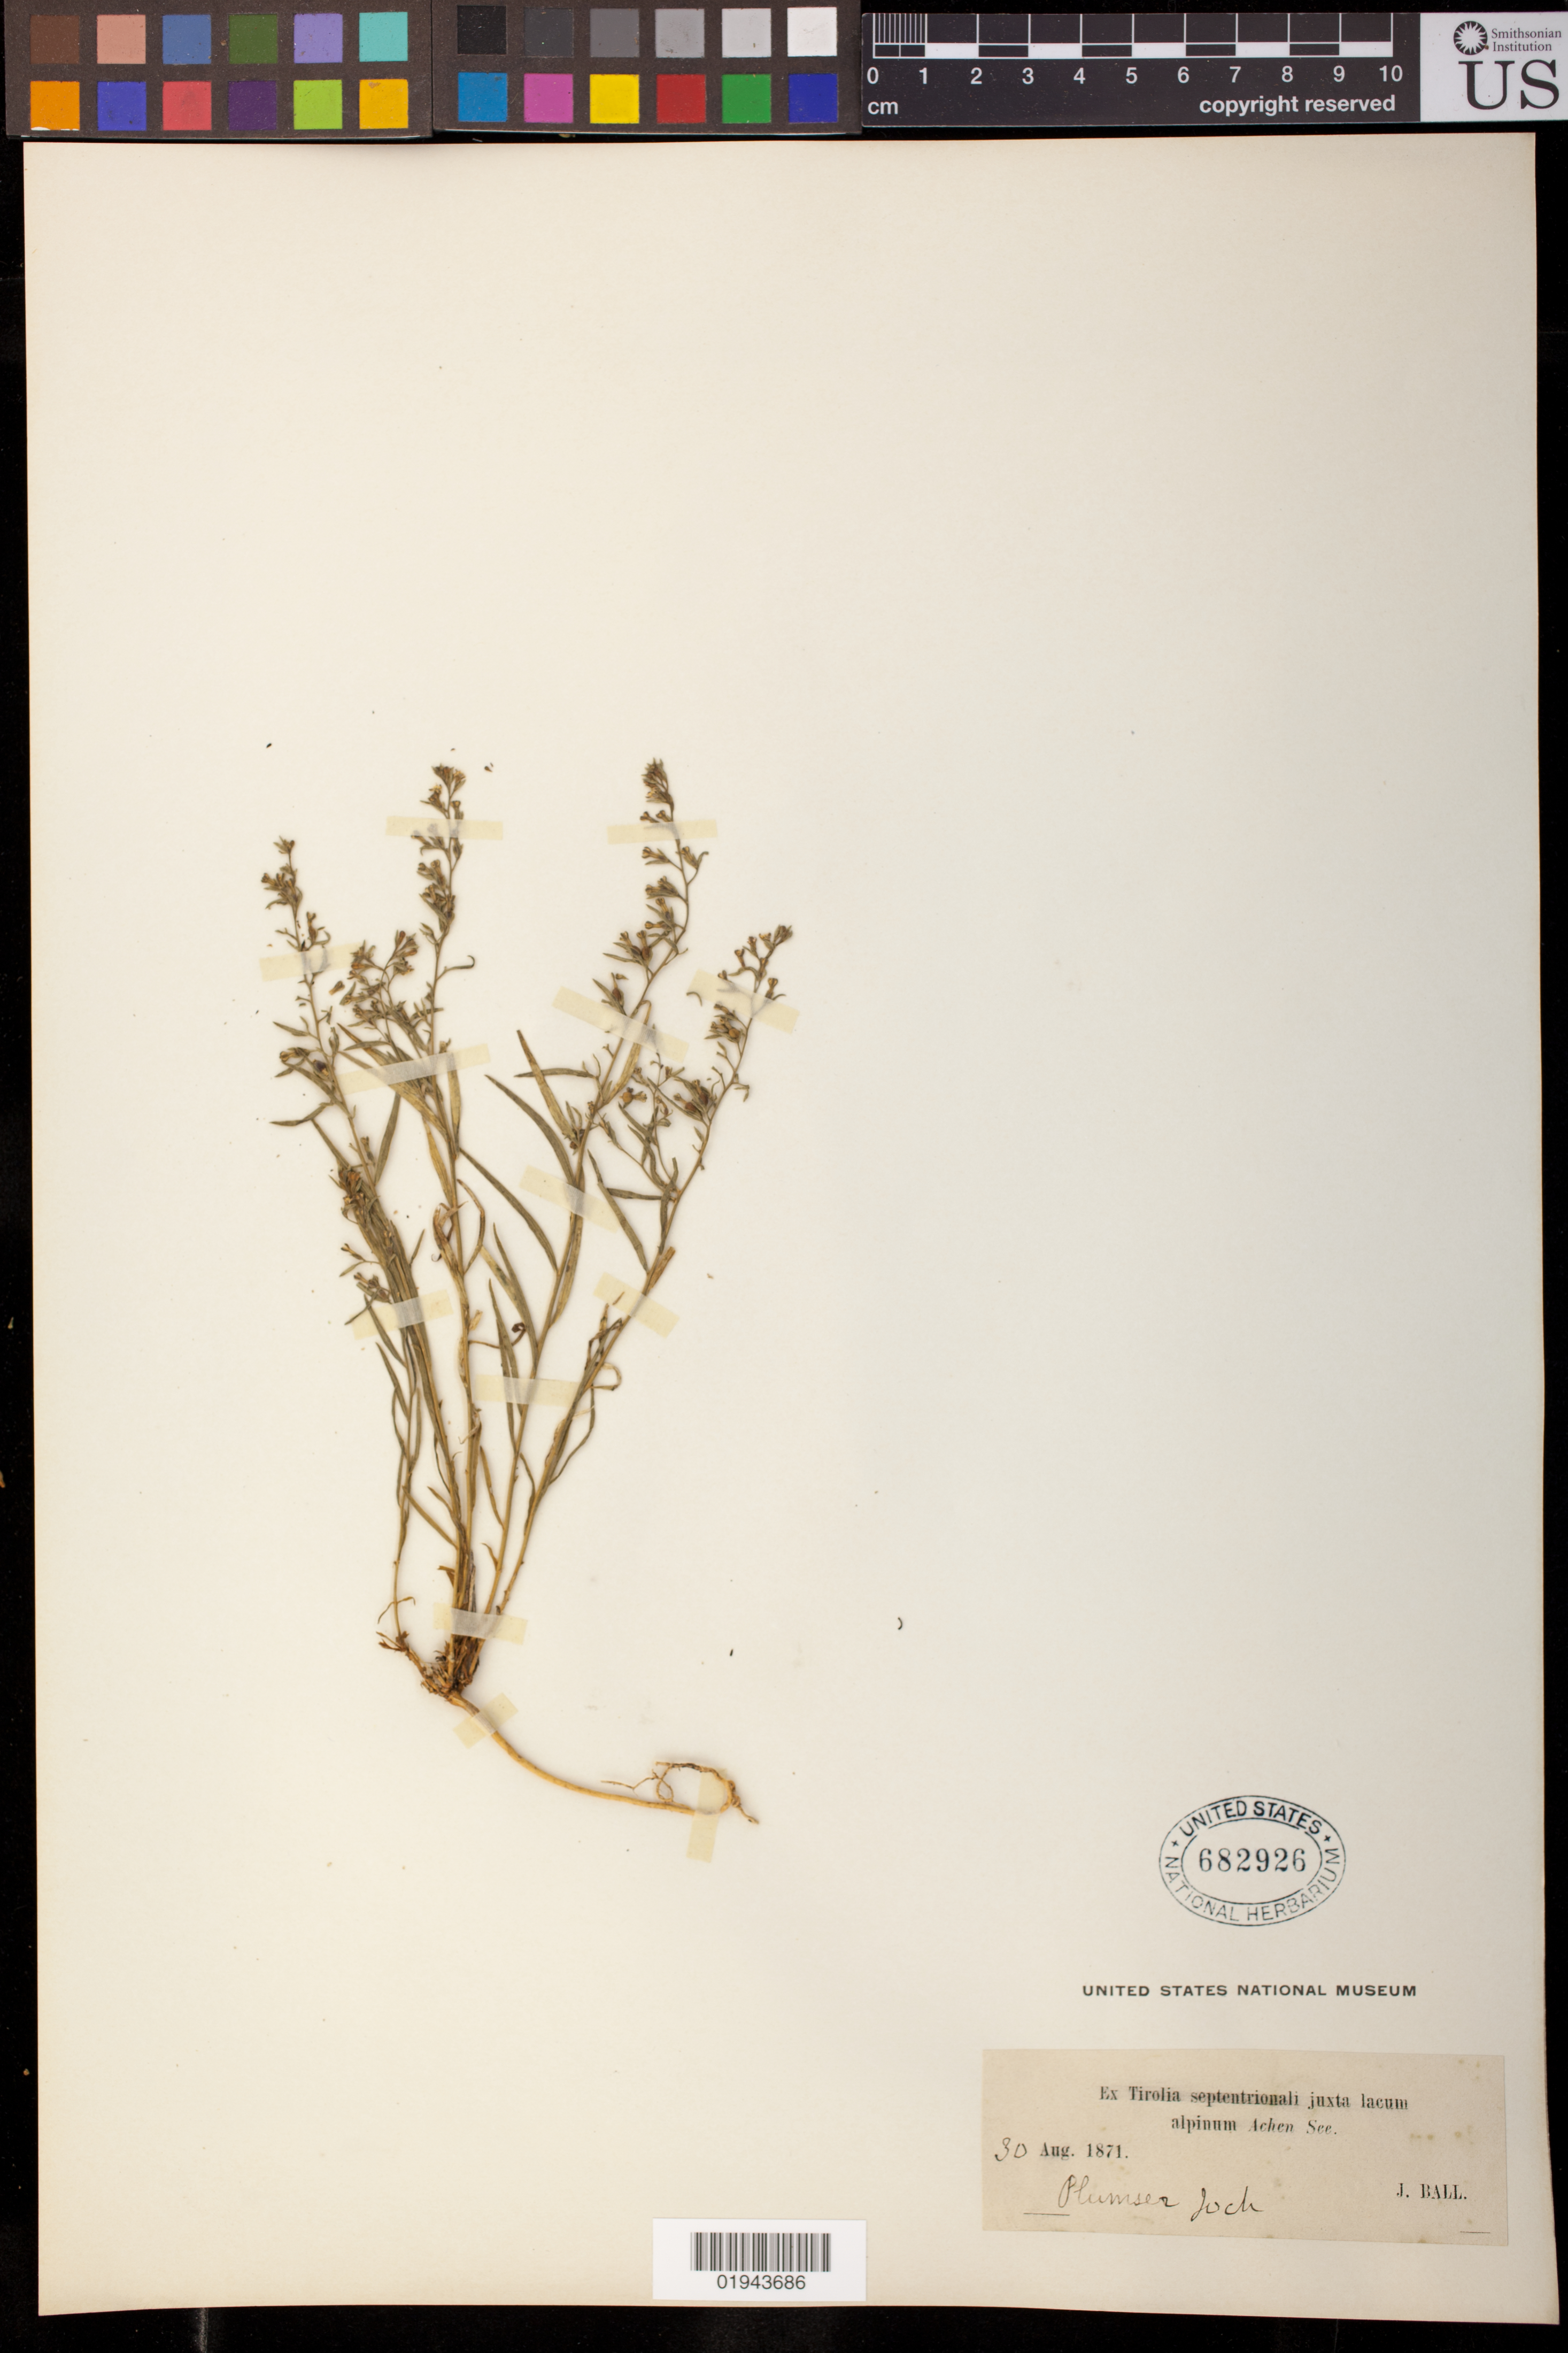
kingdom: Plantae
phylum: Tracheophyta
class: Magnoliopsida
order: Santalales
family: Thesiaceae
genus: Thesium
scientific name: Thesium sp.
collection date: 1871-08-30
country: Austria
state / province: Tirol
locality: Achen See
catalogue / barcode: US 682926